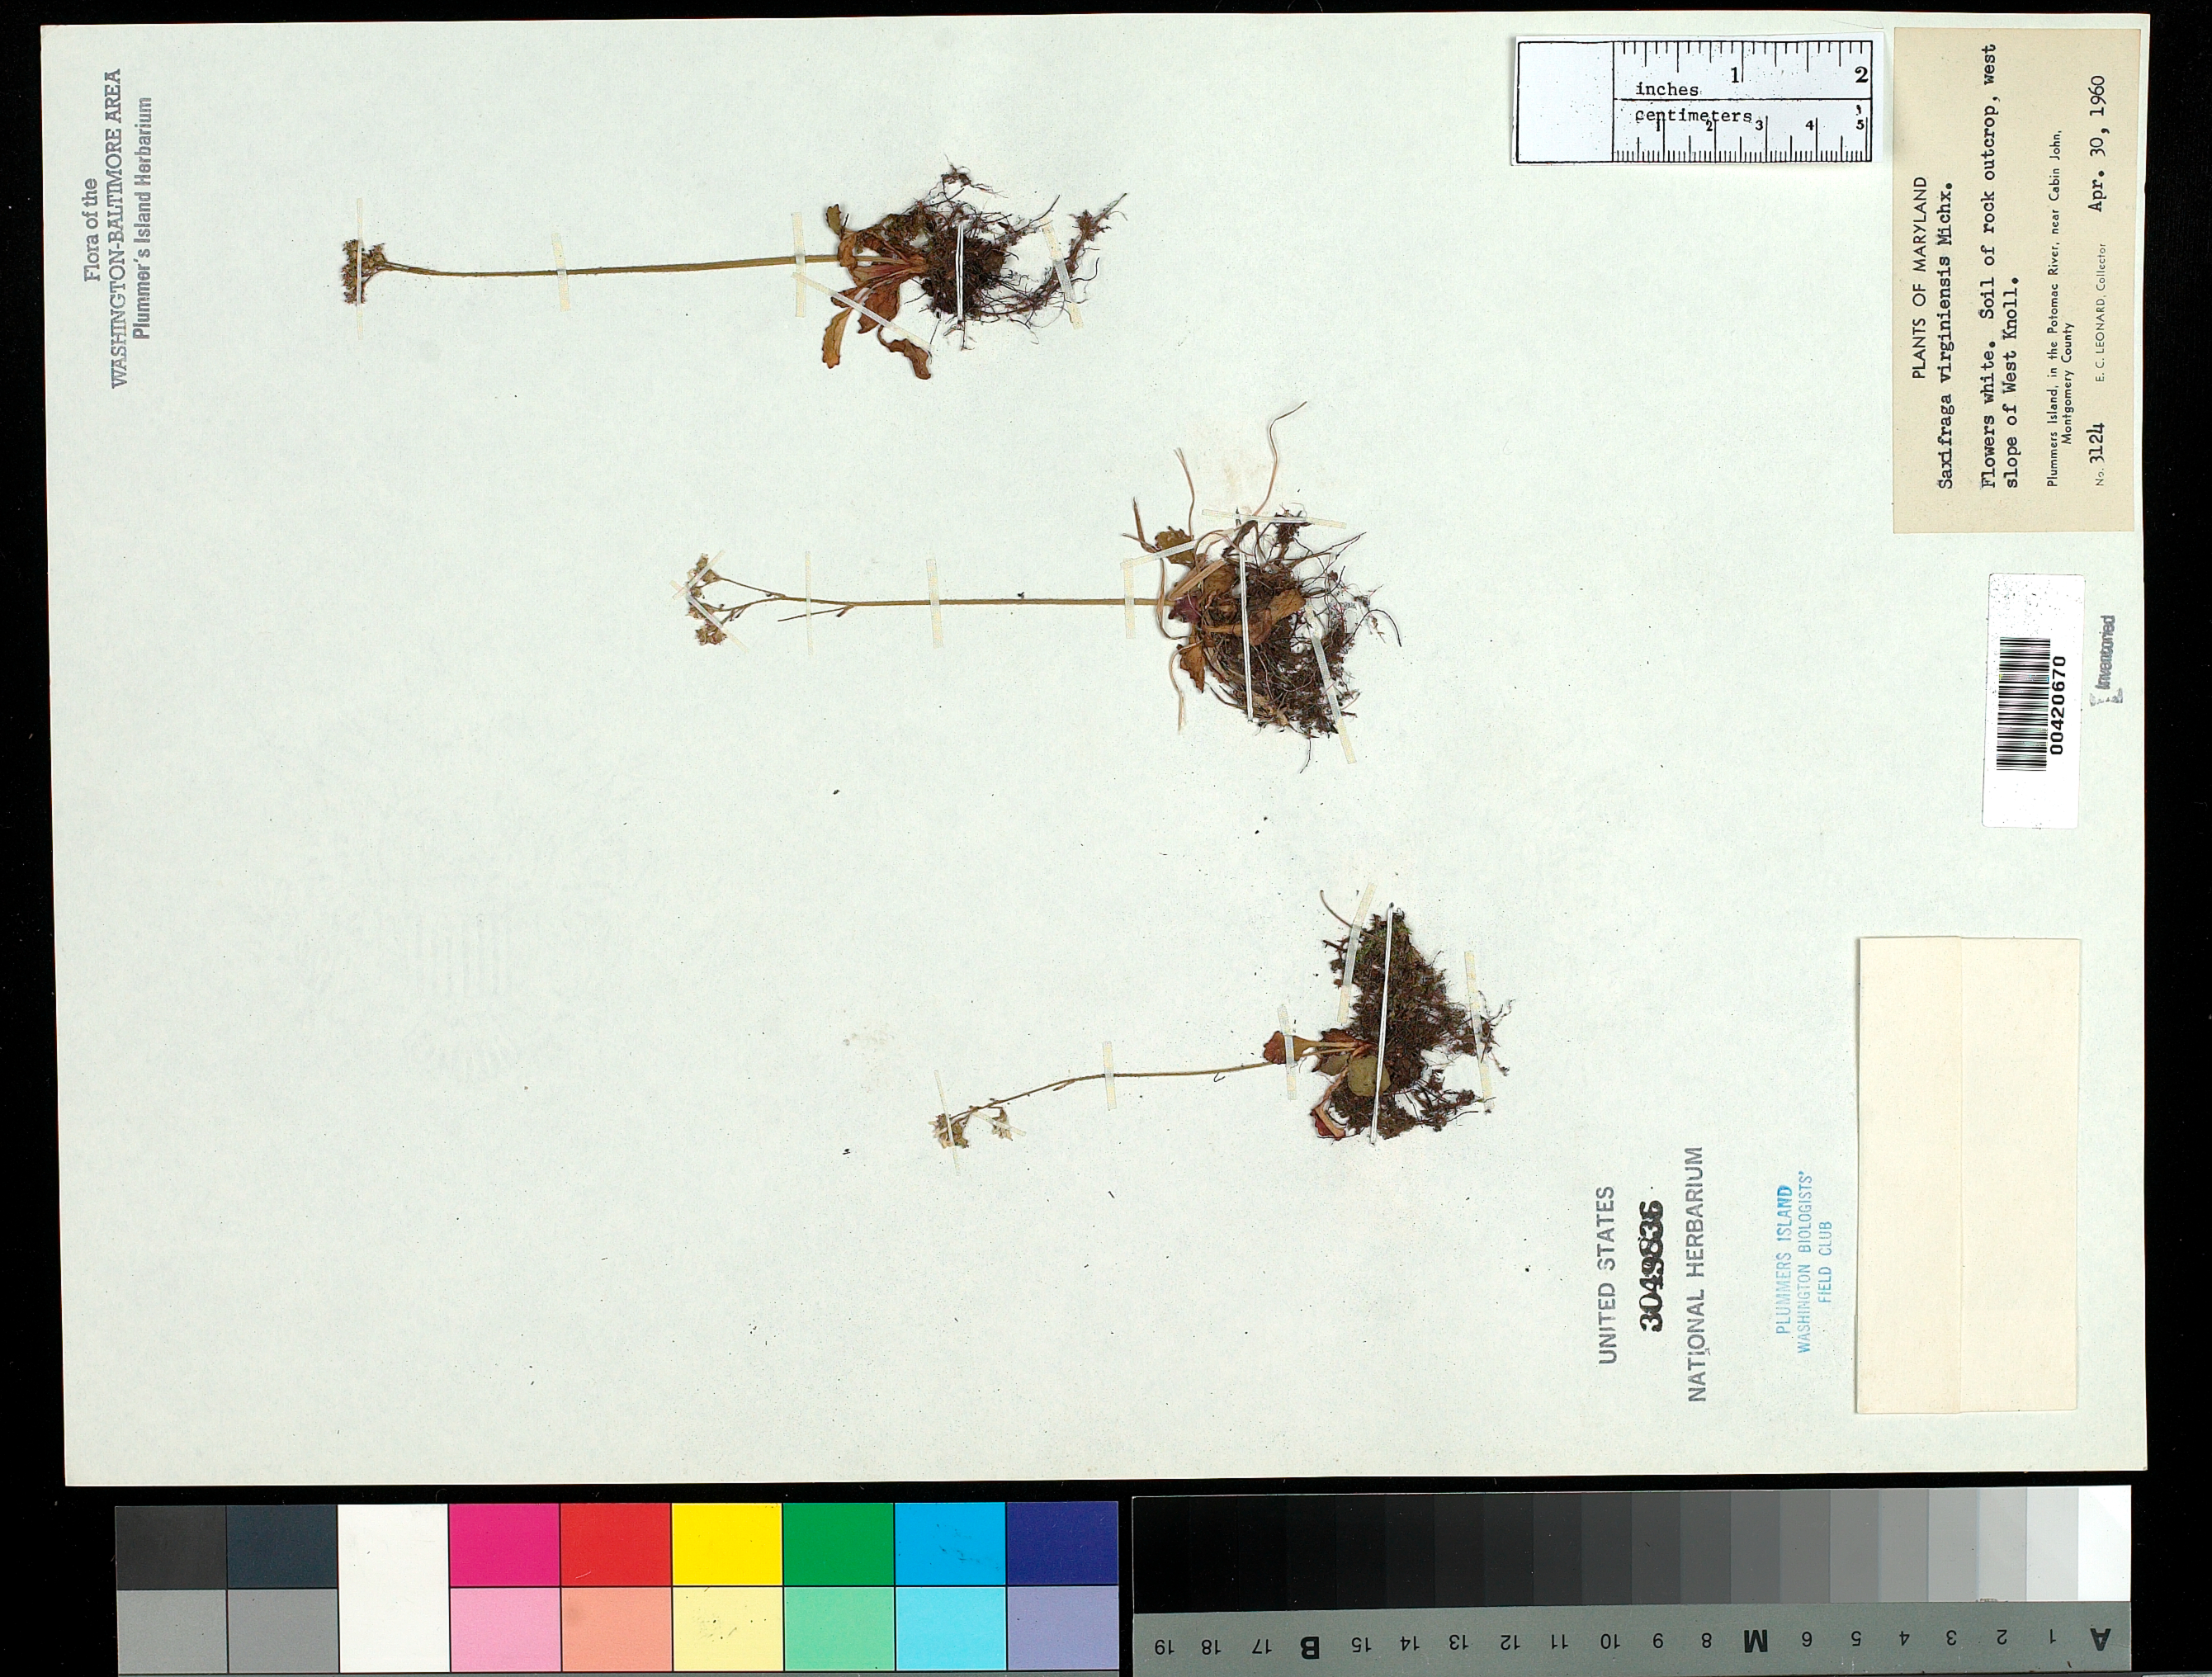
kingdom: Plantae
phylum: Tracheophyta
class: Magnoliopsida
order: Saxifragales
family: Saxifragaceae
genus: Micranthes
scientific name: Micranthes virginiensis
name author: (Michx.) Small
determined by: Strong, Mark T., (BOT), Smithsonian Institution - National Museum of Natural History (UNITED STATES)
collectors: E. C. Leonard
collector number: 3124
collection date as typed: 30 Apr 1960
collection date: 1960-04-30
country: United States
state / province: Maryland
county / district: Montgomery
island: Plummers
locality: Plummer's Island; west of west knoll C. & O. Canal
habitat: Soil of rock outcrop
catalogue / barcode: US 3049836